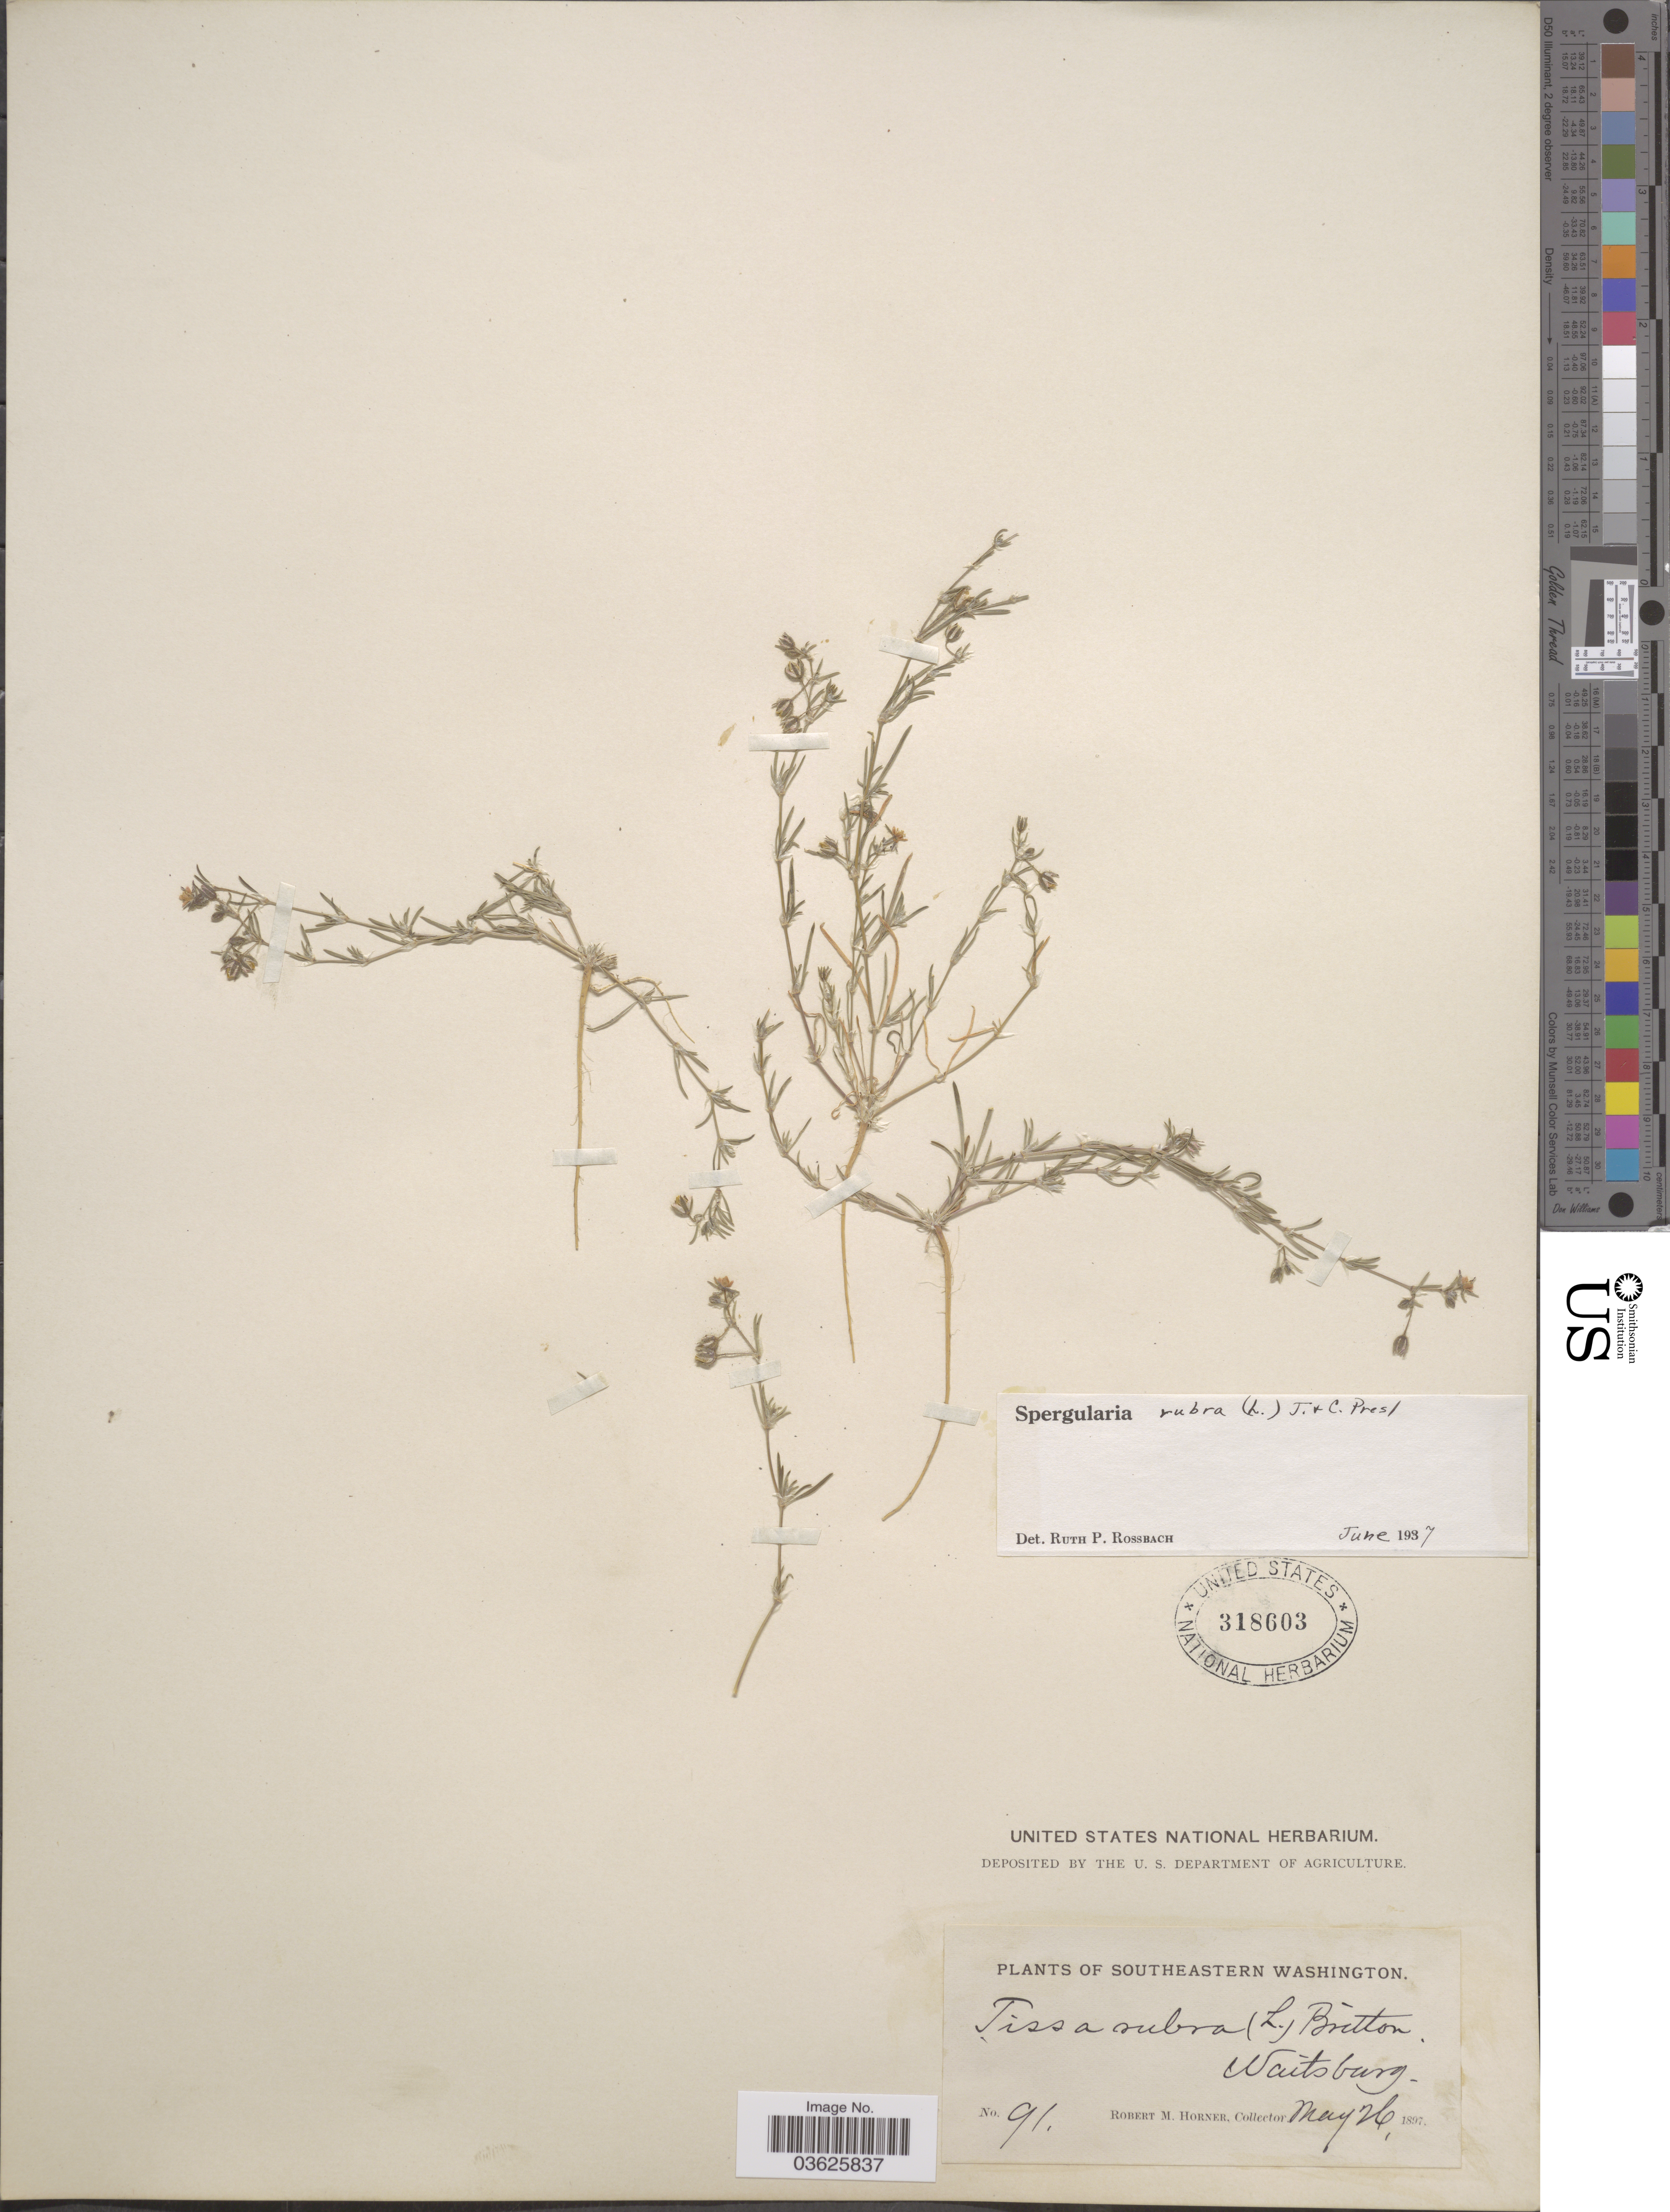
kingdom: Plantae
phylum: Tracheophyta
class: Magnoliopsida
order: Caryophyllales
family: Caryophyllaceae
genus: Spergularia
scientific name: Spergularia rubra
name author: (L.) J. Presl & C. Presl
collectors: R. Horner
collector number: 91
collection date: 1897-05-26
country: United States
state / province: Washington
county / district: Walla Walla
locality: Southeastern Washington. Waitsburg.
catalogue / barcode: US 318603